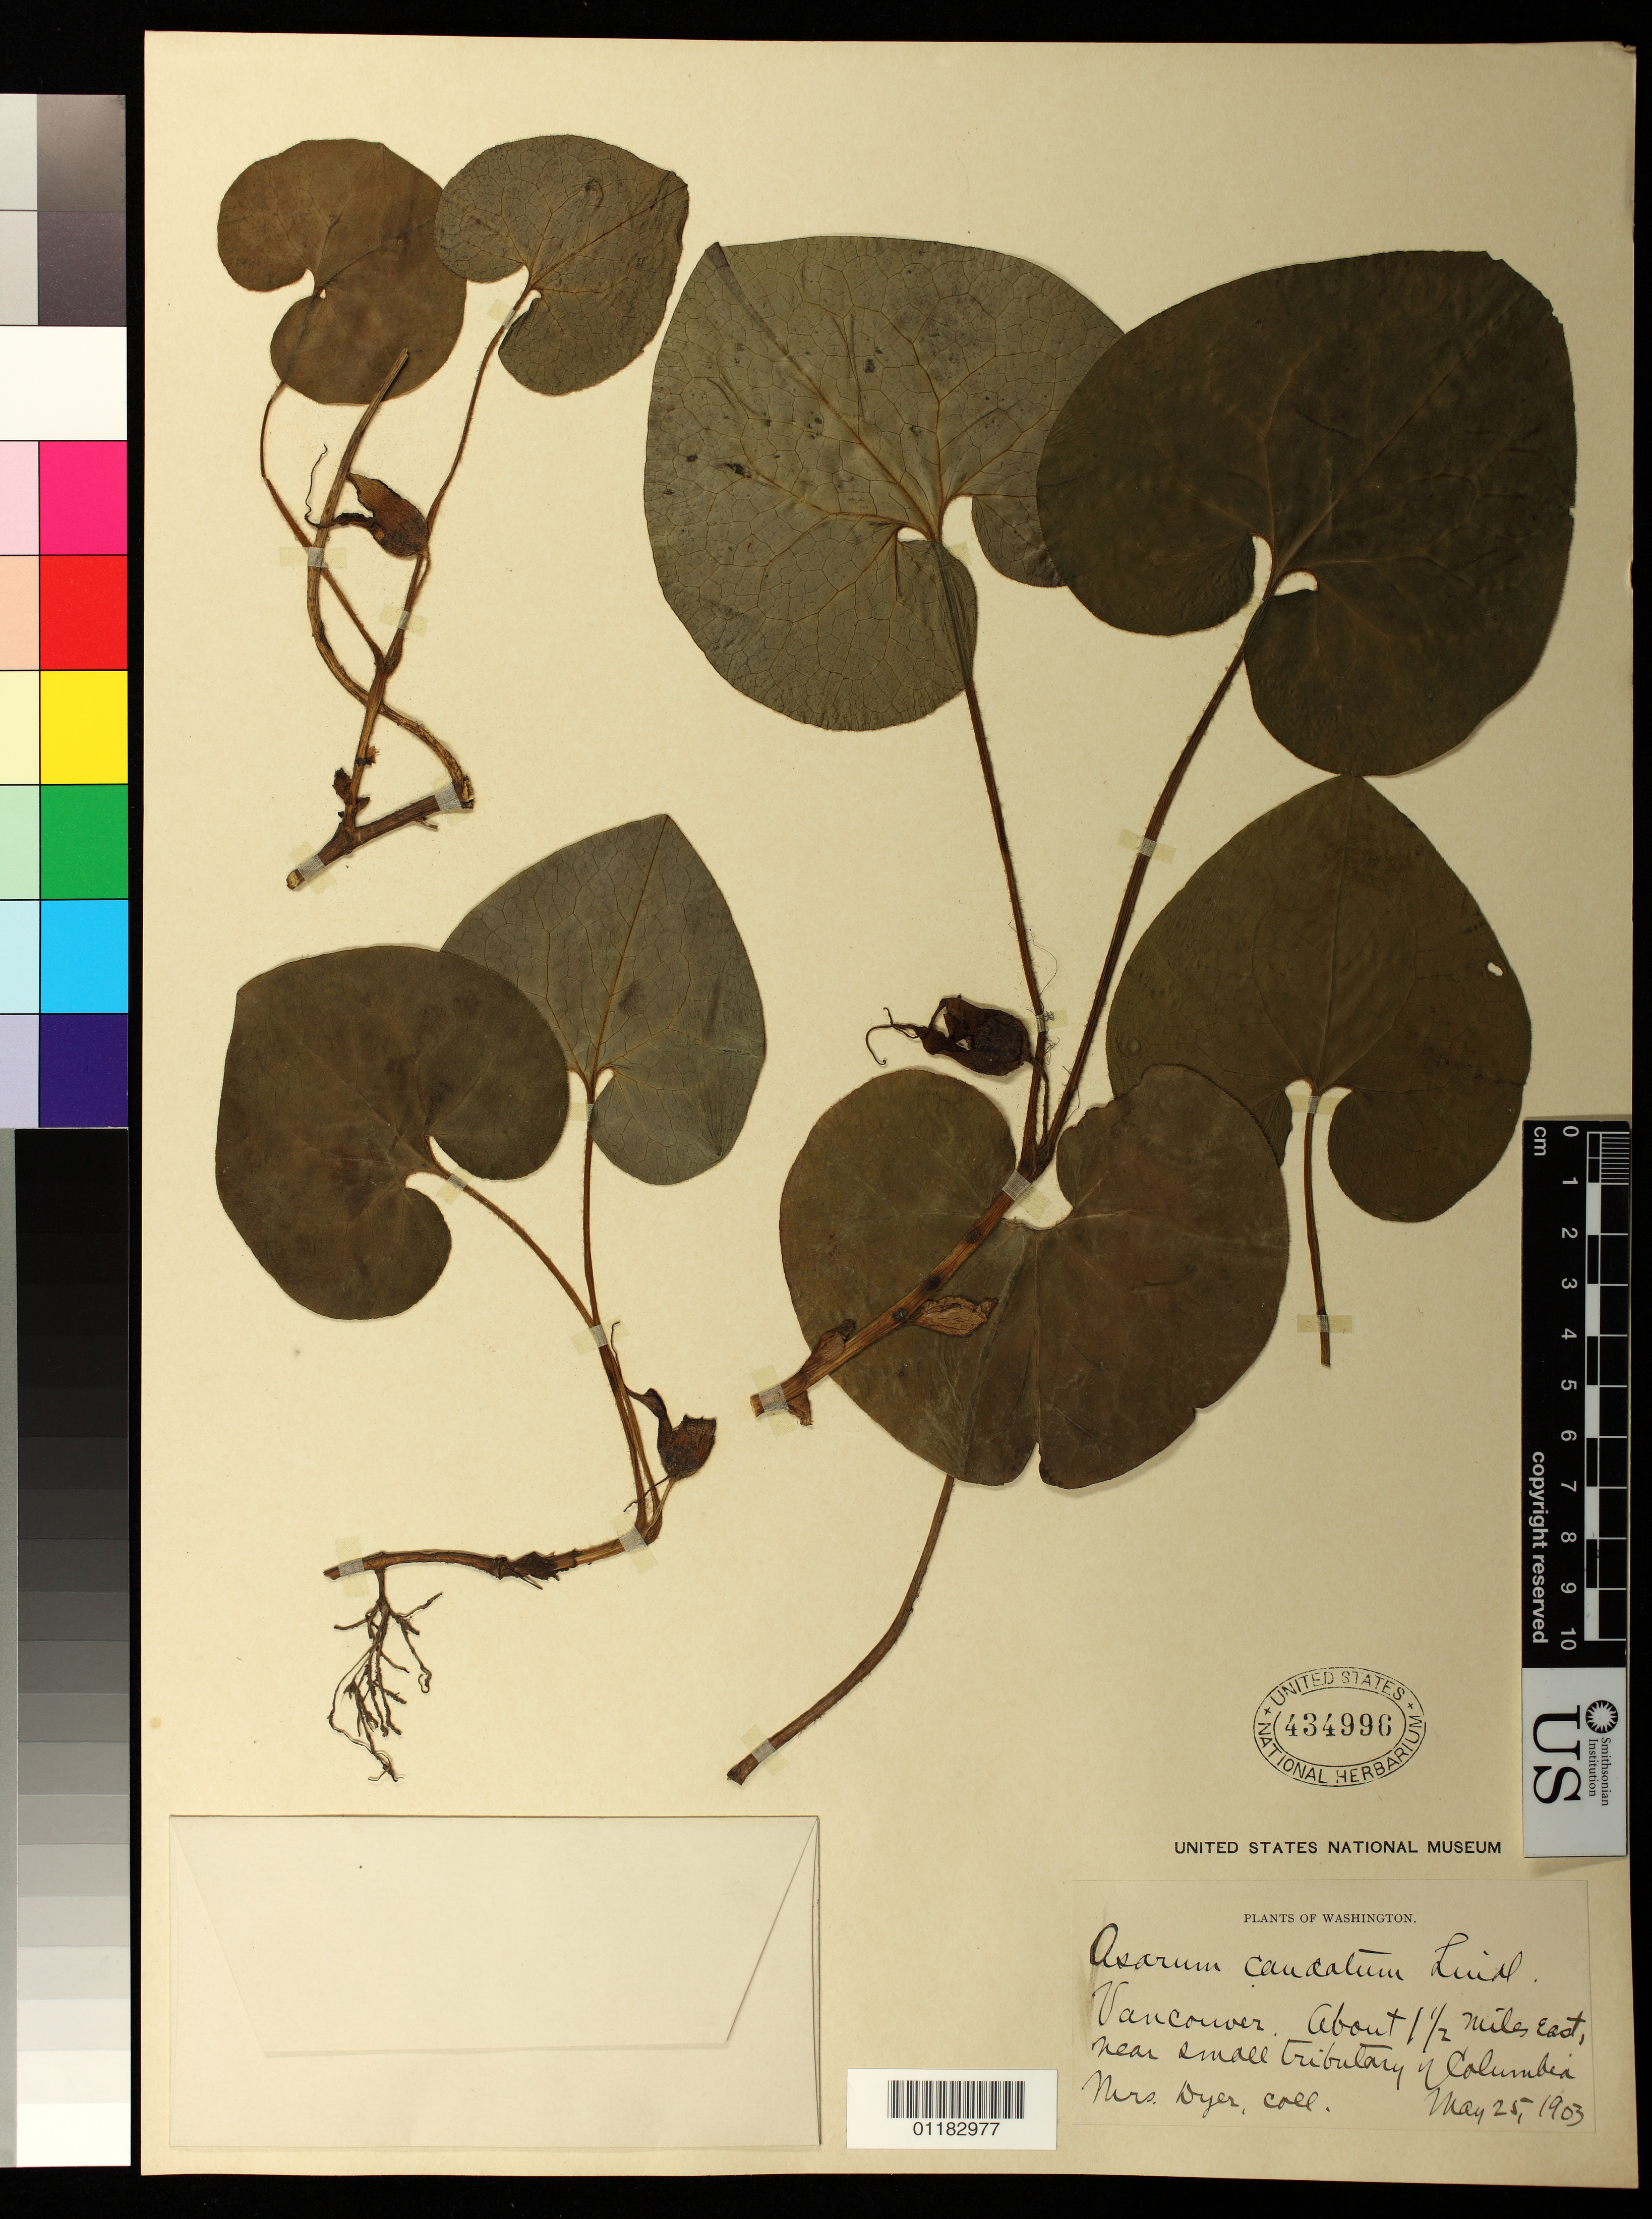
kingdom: Plantae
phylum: Tracheophyta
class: Magnoliopsida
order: Piperales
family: Aristolochiaceae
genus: Asarum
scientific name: Asarum canadense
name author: L.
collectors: Mrs. Dyer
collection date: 1903-05-25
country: United States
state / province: Washington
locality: Vancouver, about 1.5 miles east, near a small tributary of Columbia river.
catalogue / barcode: US 434996